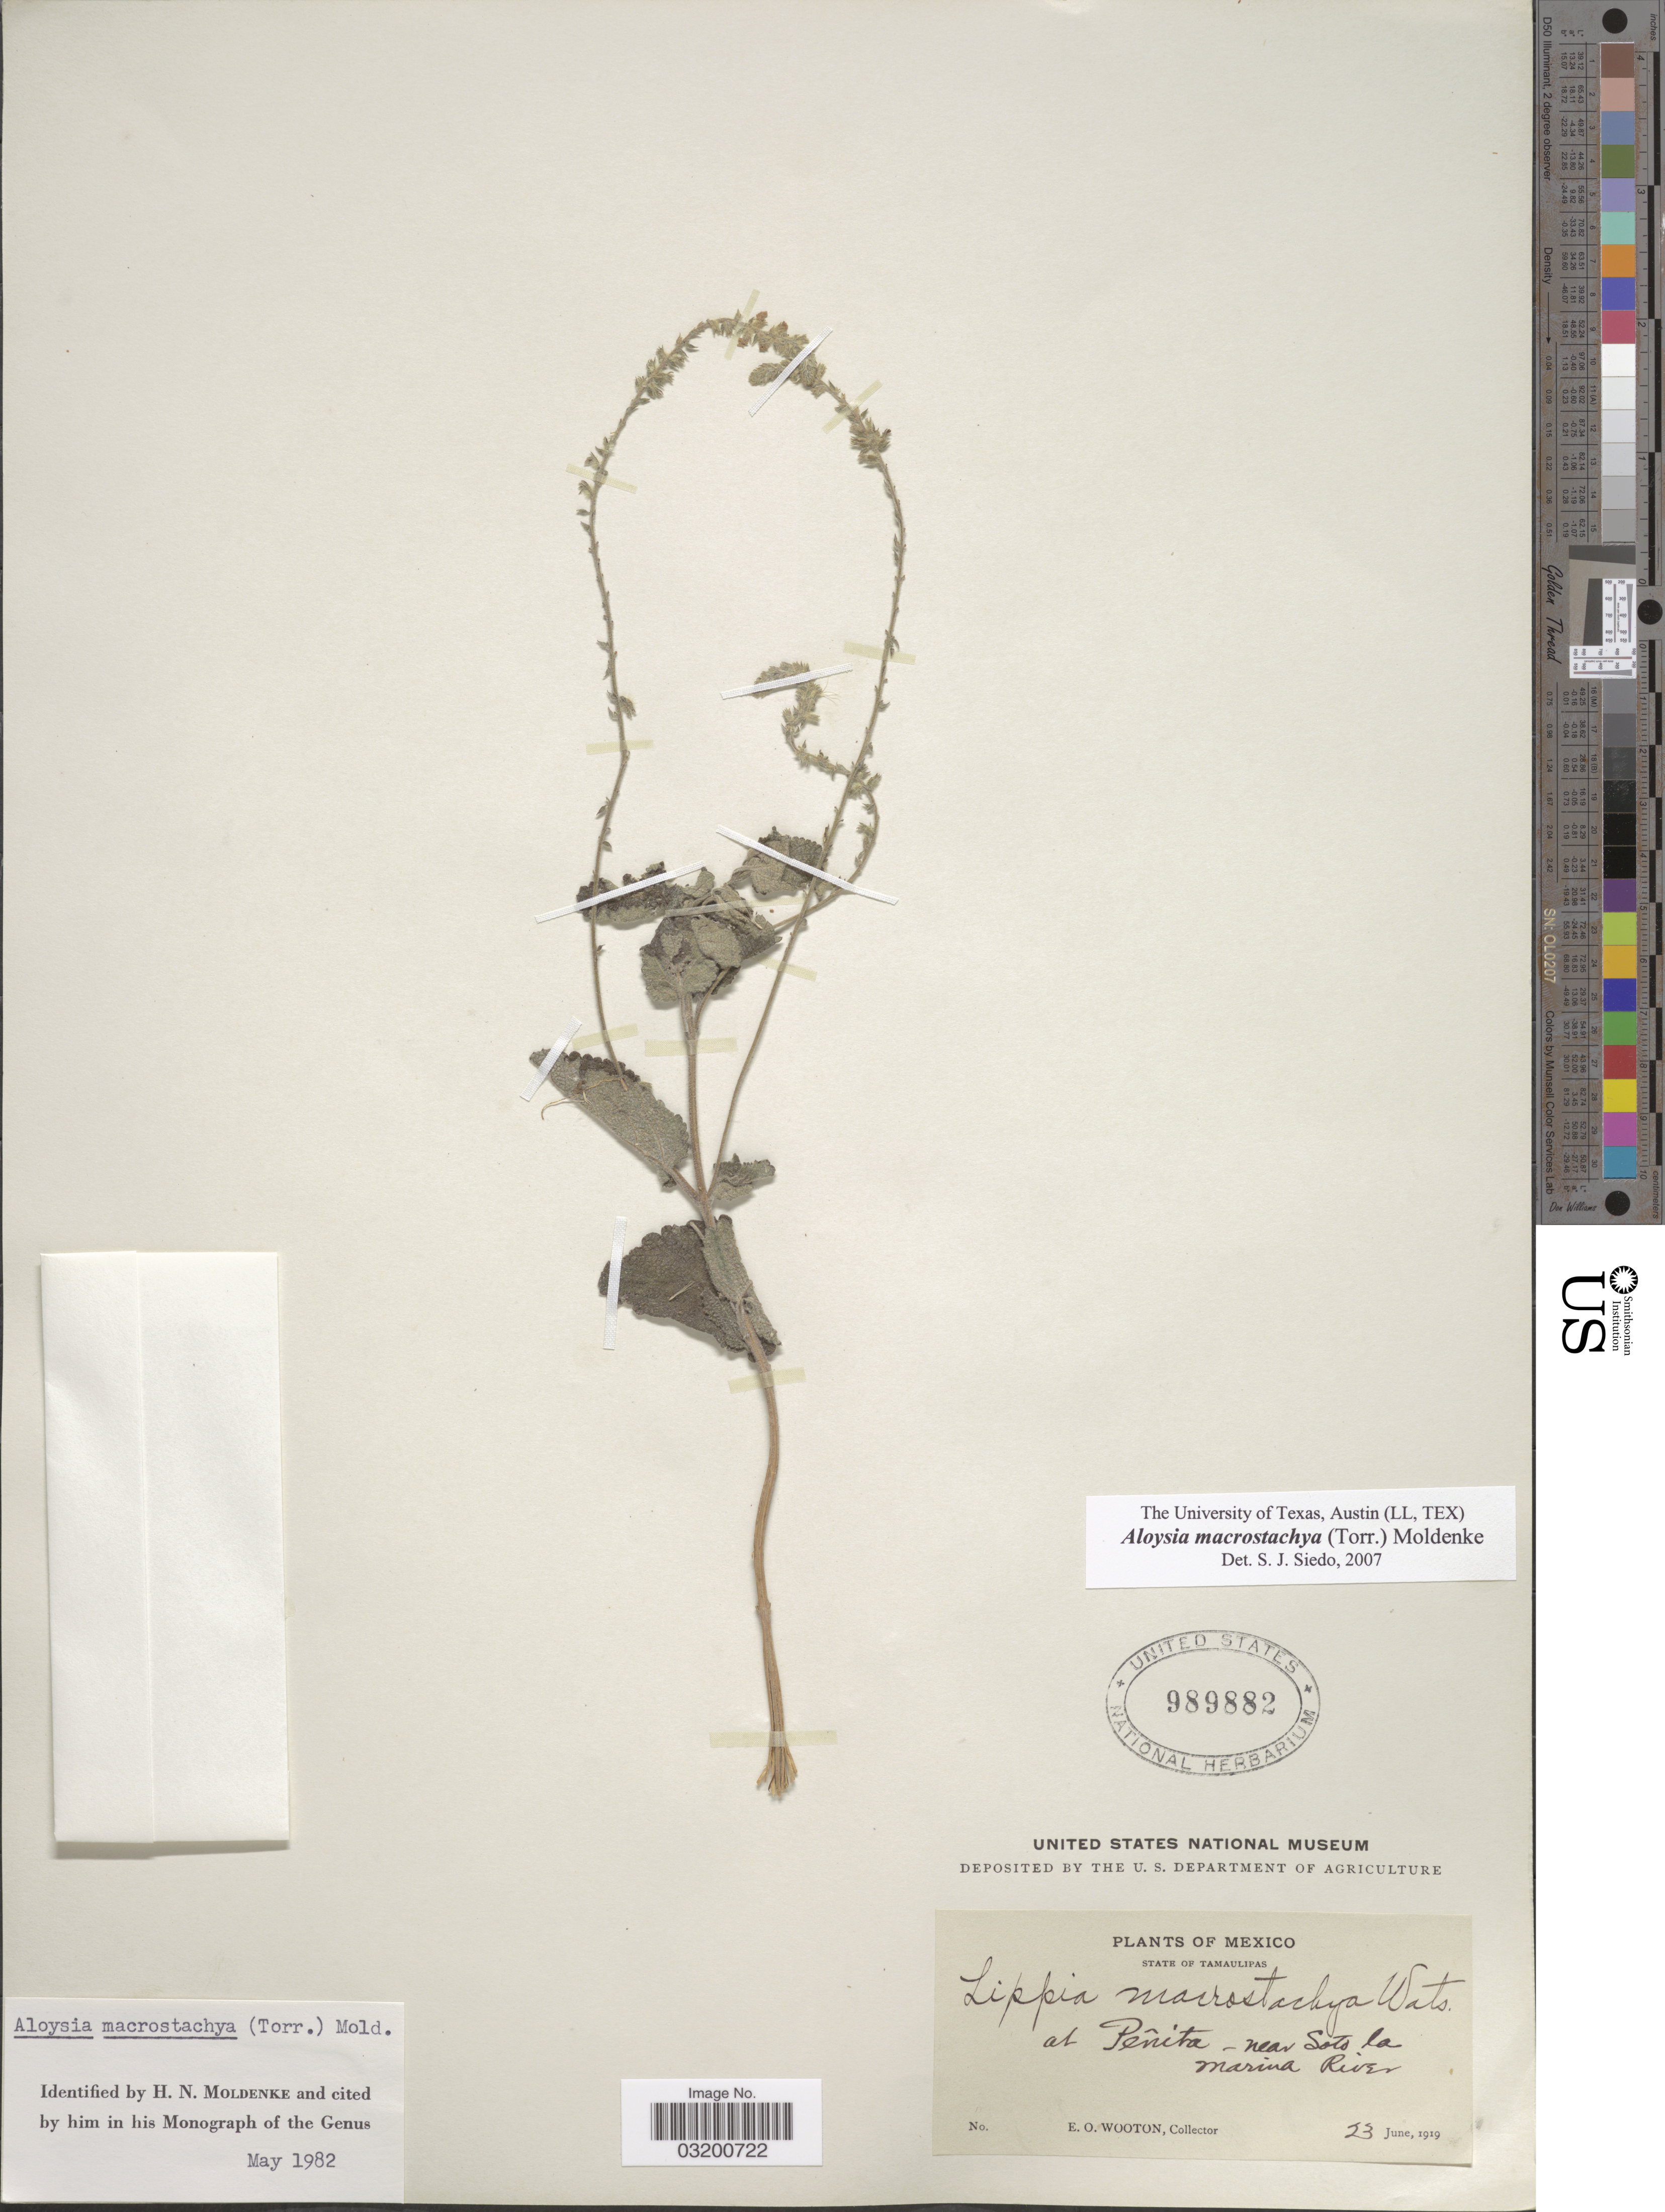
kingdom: Plantae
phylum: Tracheophyta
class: Magnoliopsida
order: Lamiales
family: Verbenaceae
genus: Aloysia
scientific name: Aloysia macrostachya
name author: (Torr.) Moldenke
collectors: E. O. Wooton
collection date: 1919-06-23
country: Mexico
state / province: Tamaulipas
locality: At Peñita- near Soto, la Marina River.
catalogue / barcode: US 989882